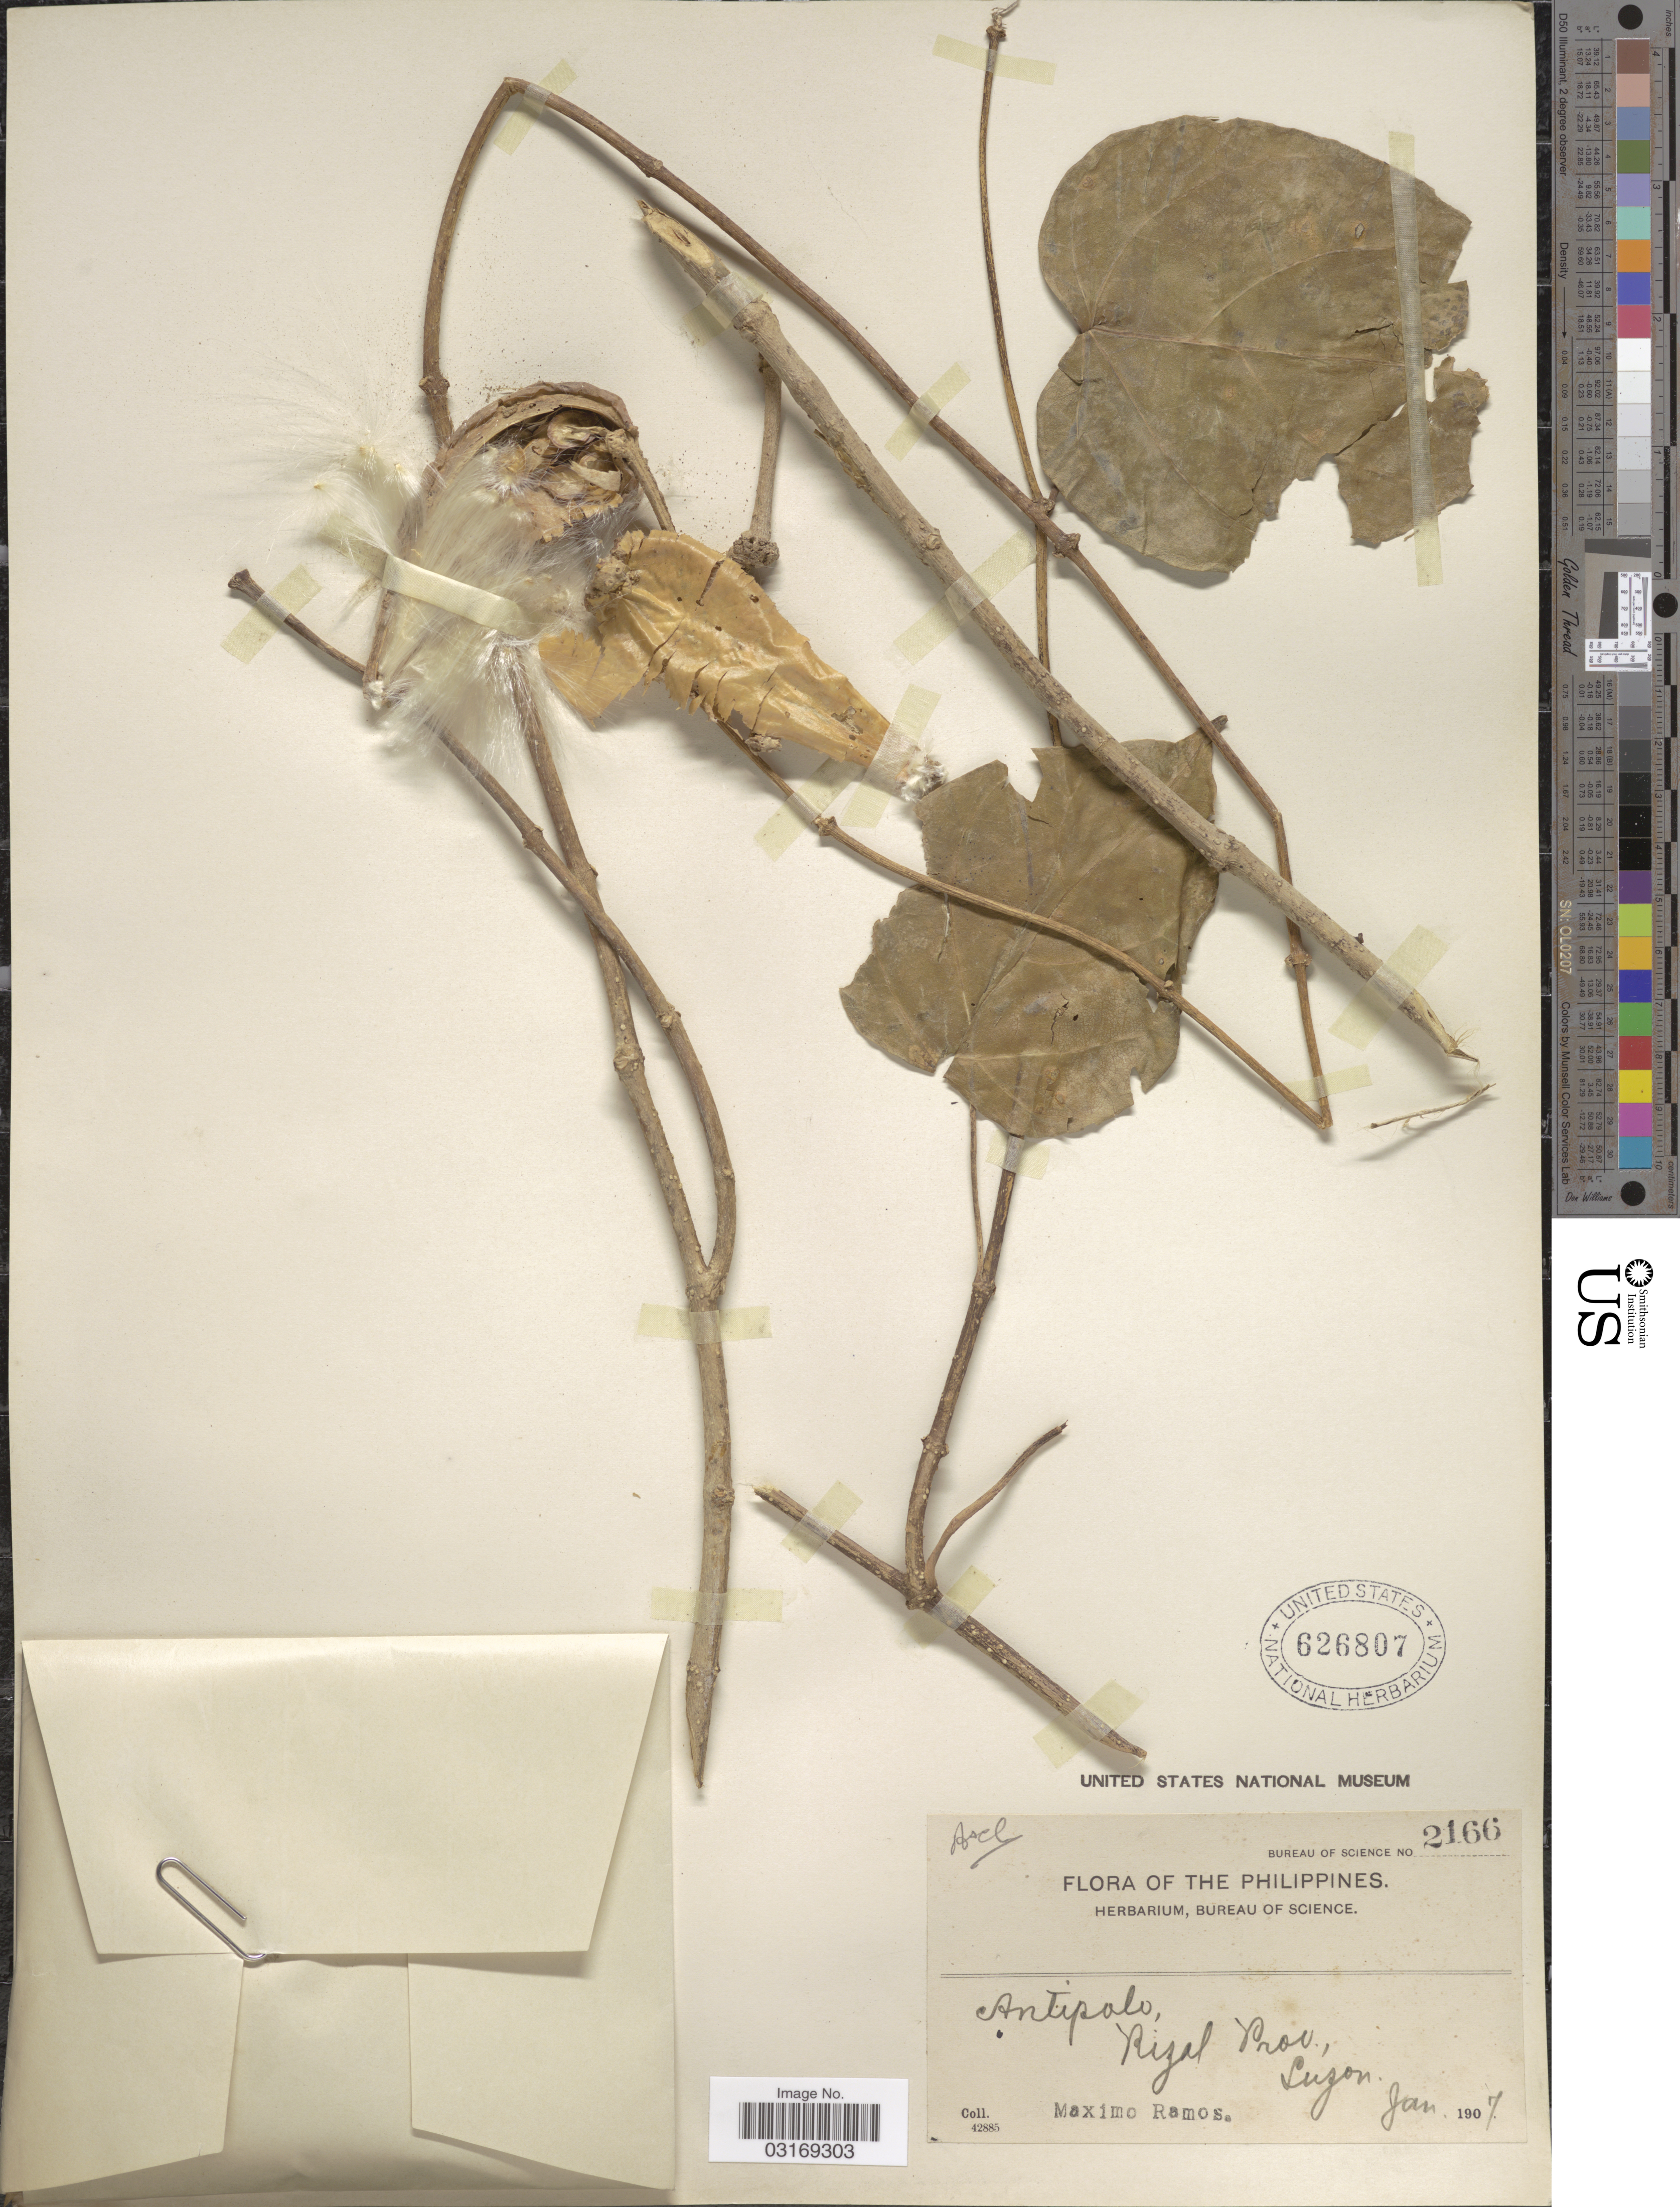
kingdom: Plantae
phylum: Tracheophyta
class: Magnoliopsida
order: Gentianales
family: Apocynaceae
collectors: M. Ramos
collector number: Bureau of Science 2166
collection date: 1907-01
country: Philippines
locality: Antipolo, Rizal Prov., Luzon.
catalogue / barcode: US 626807